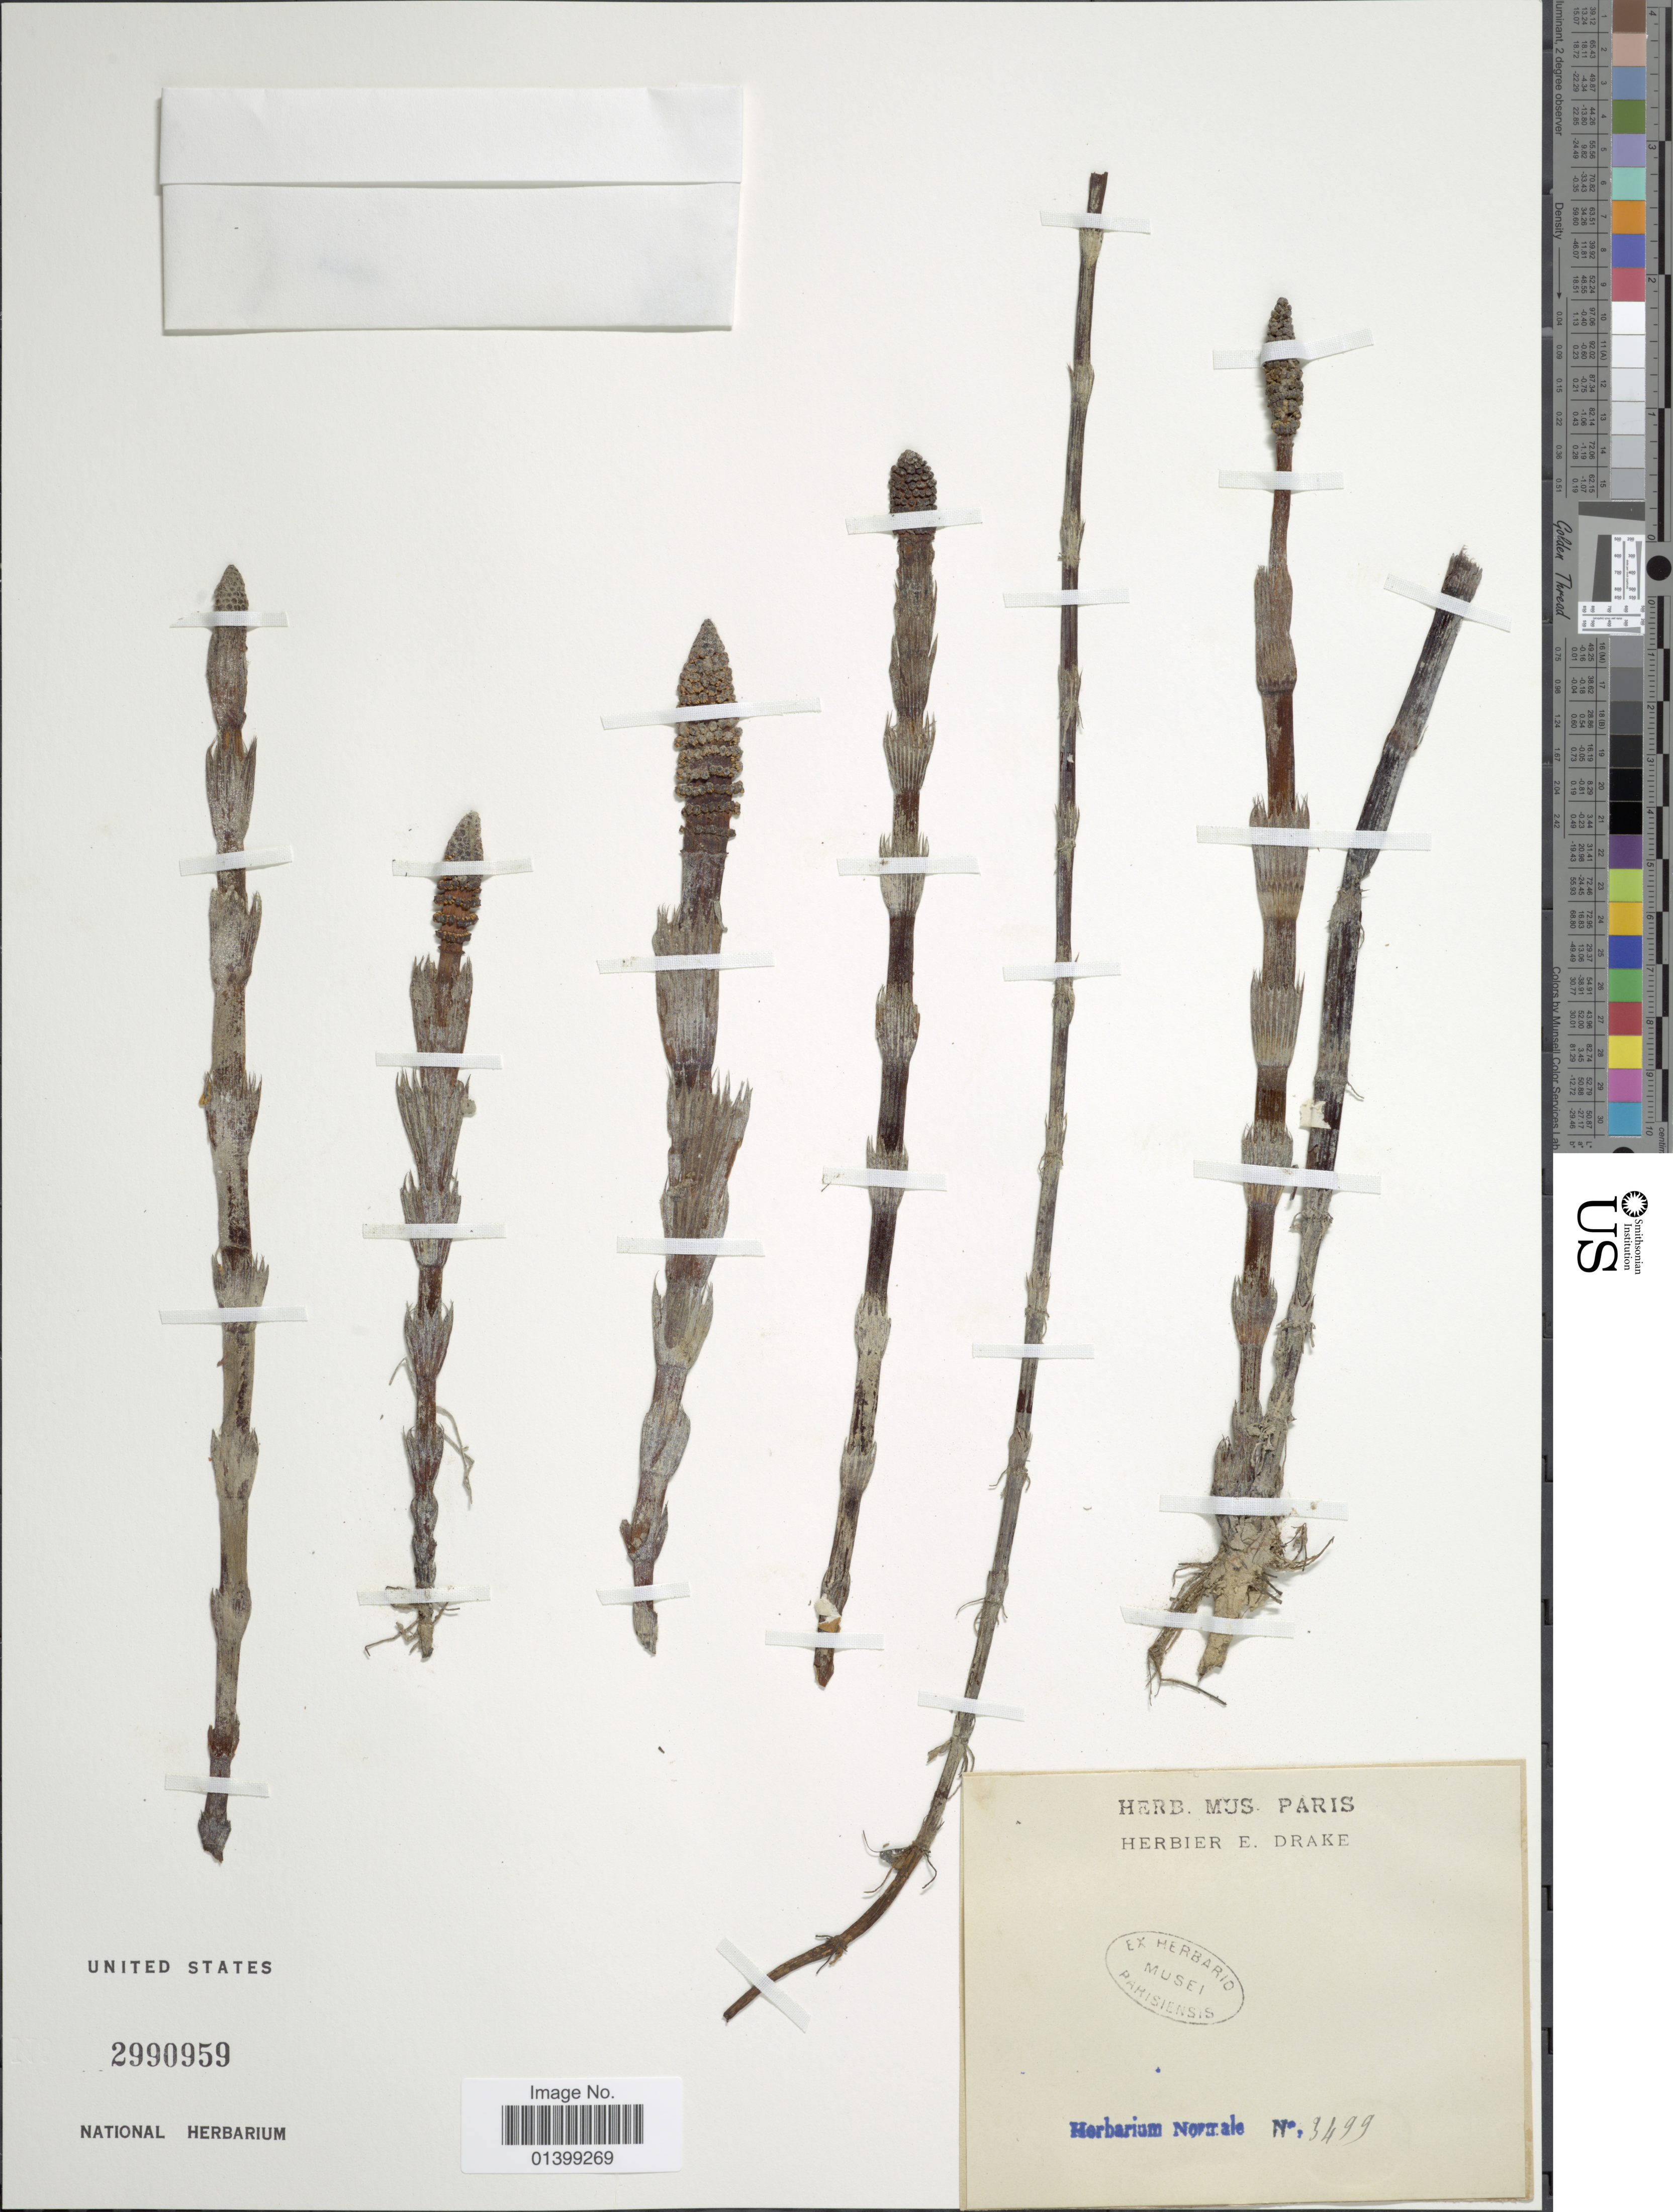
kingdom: Plantae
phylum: Tracheophyta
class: Polypodiopsida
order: Equisetales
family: Equisetaceae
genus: Equisetum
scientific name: Equisetum telmateia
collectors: ex herb. Normale Austr. Afr.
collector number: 3499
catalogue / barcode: US 2990959